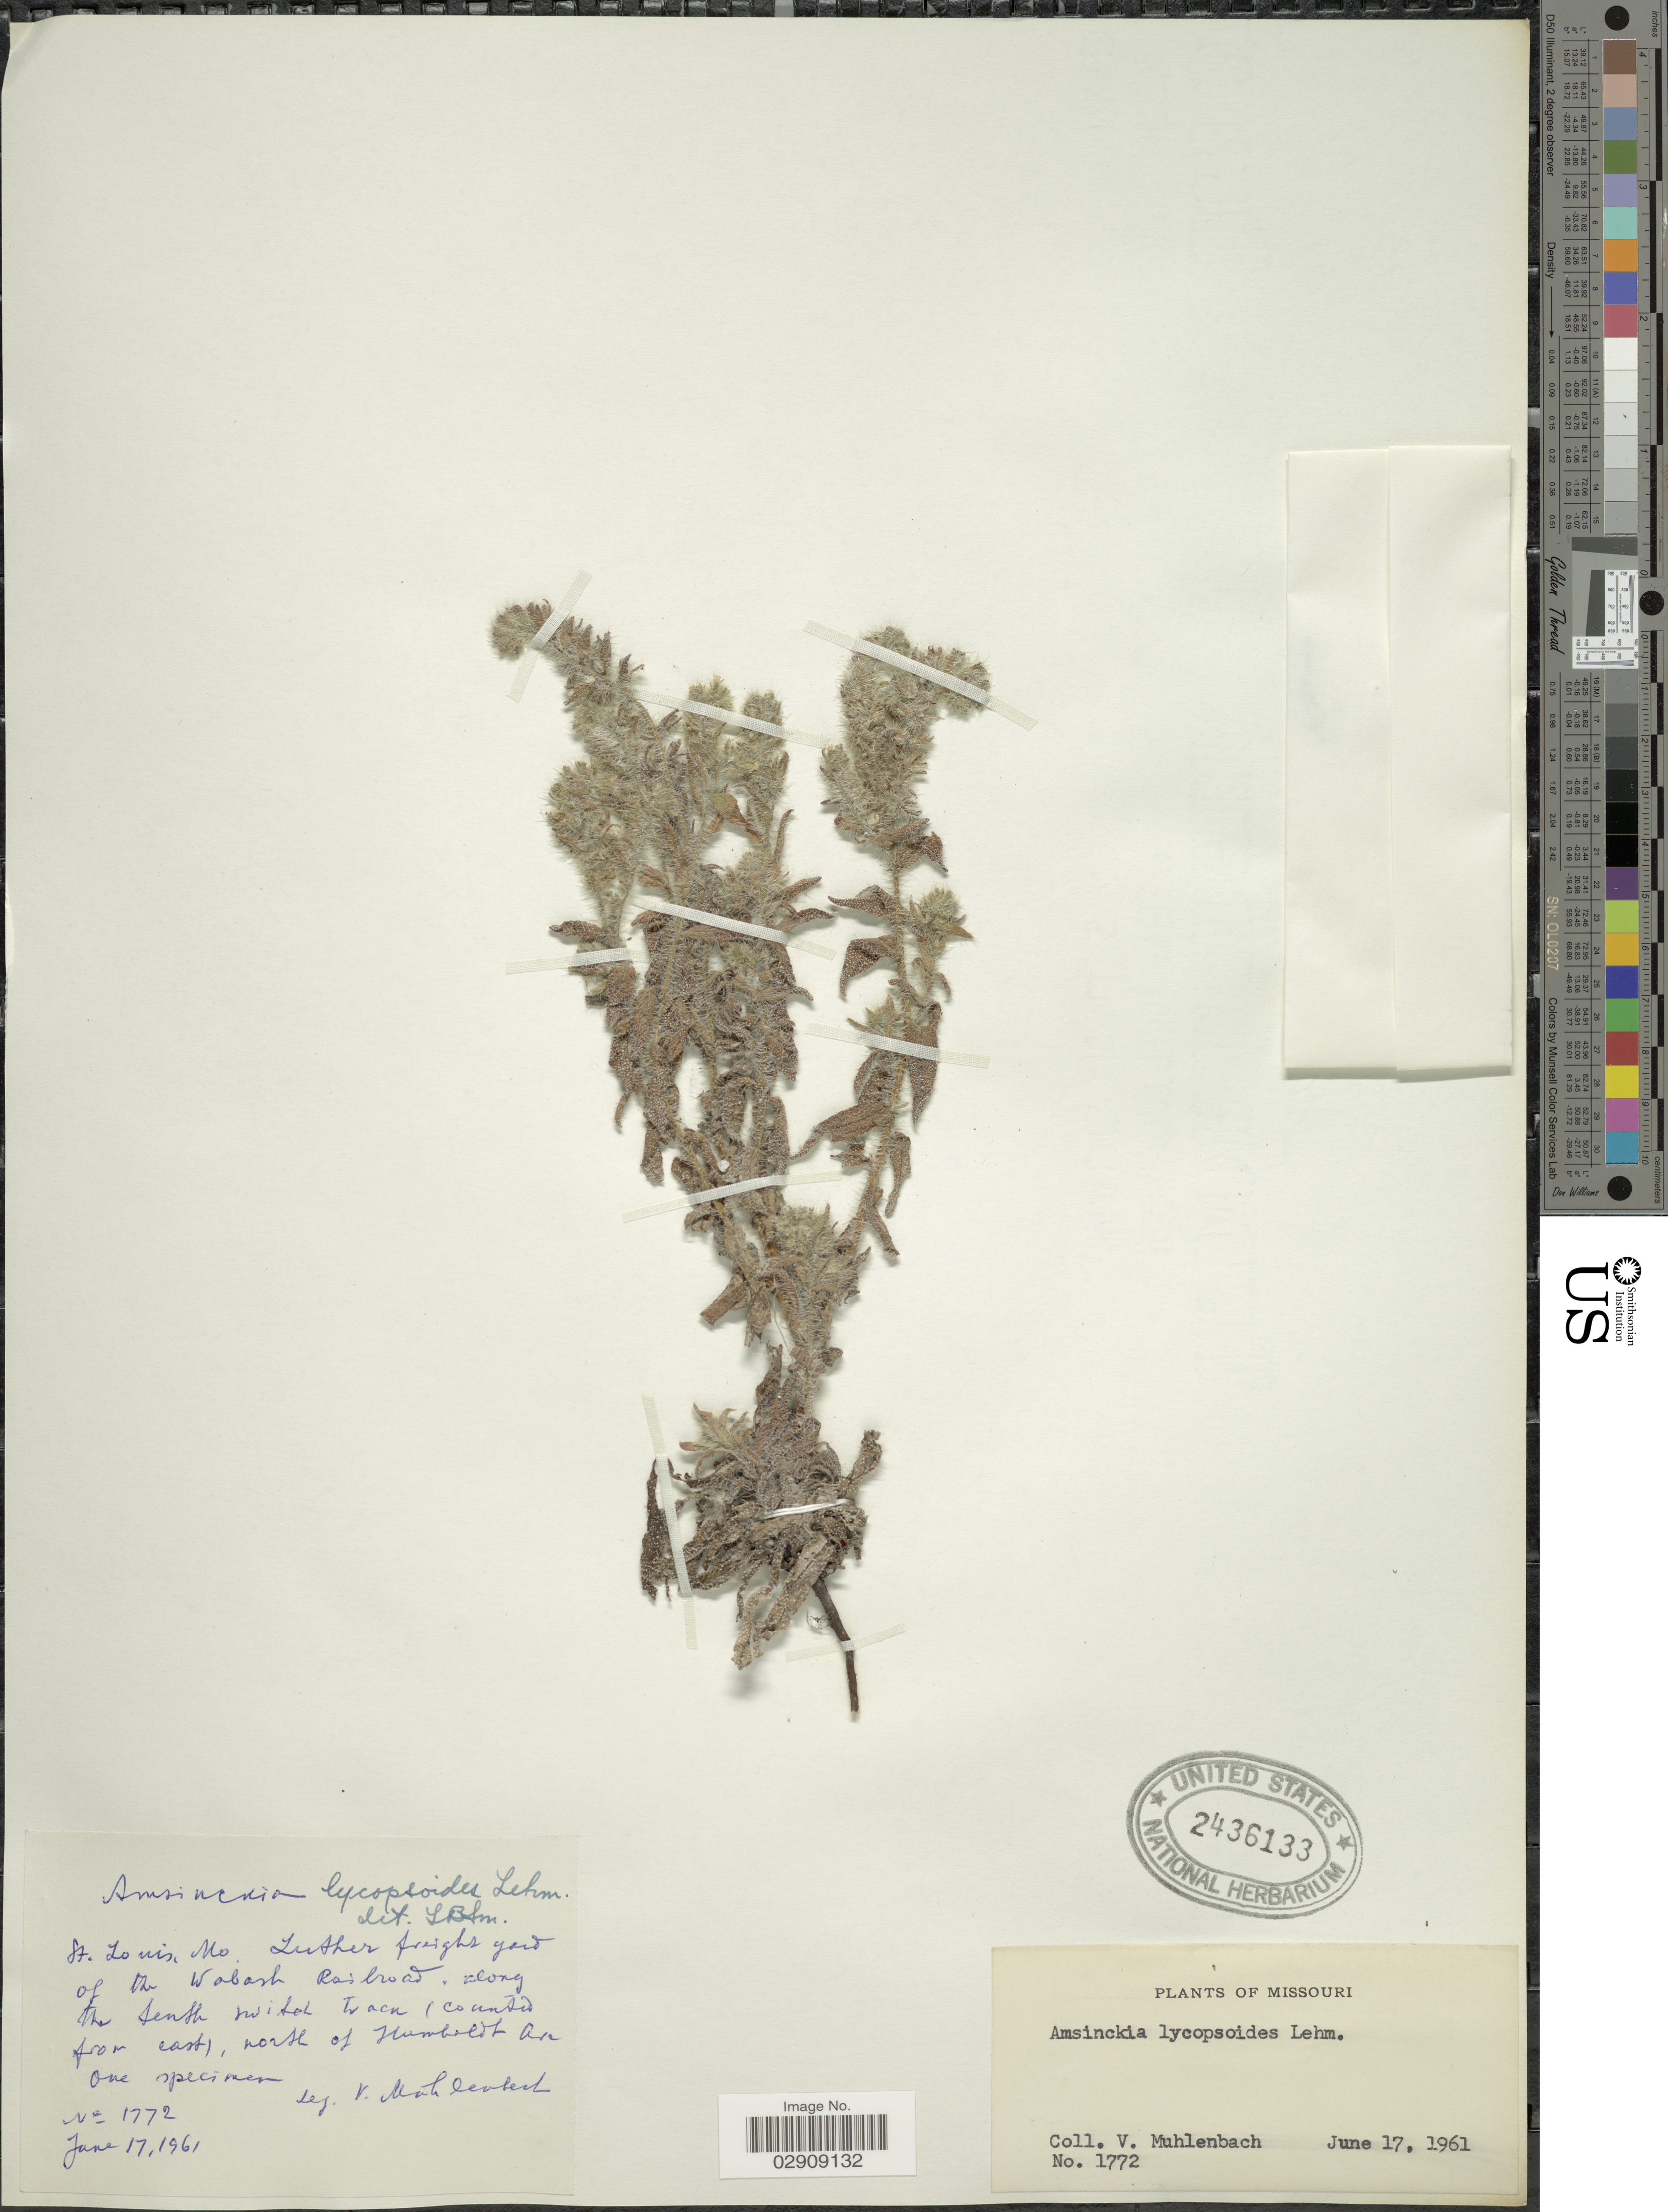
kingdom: Plantae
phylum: Tracheophyta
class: Magnoliopsida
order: Boraginales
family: Boraginaceae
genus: Amsinckia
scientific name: Amsinckia lycopsoides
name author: Lehm.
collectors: V. Mühlenbach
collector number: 1772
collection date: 1961-06-17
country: United States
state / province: Missouri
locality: St. Louis, Mo. Luther freight yard of the Wabash Railroad, along the tenth switch track (counted from east), north of Humboldt.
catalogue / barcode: US 2436133